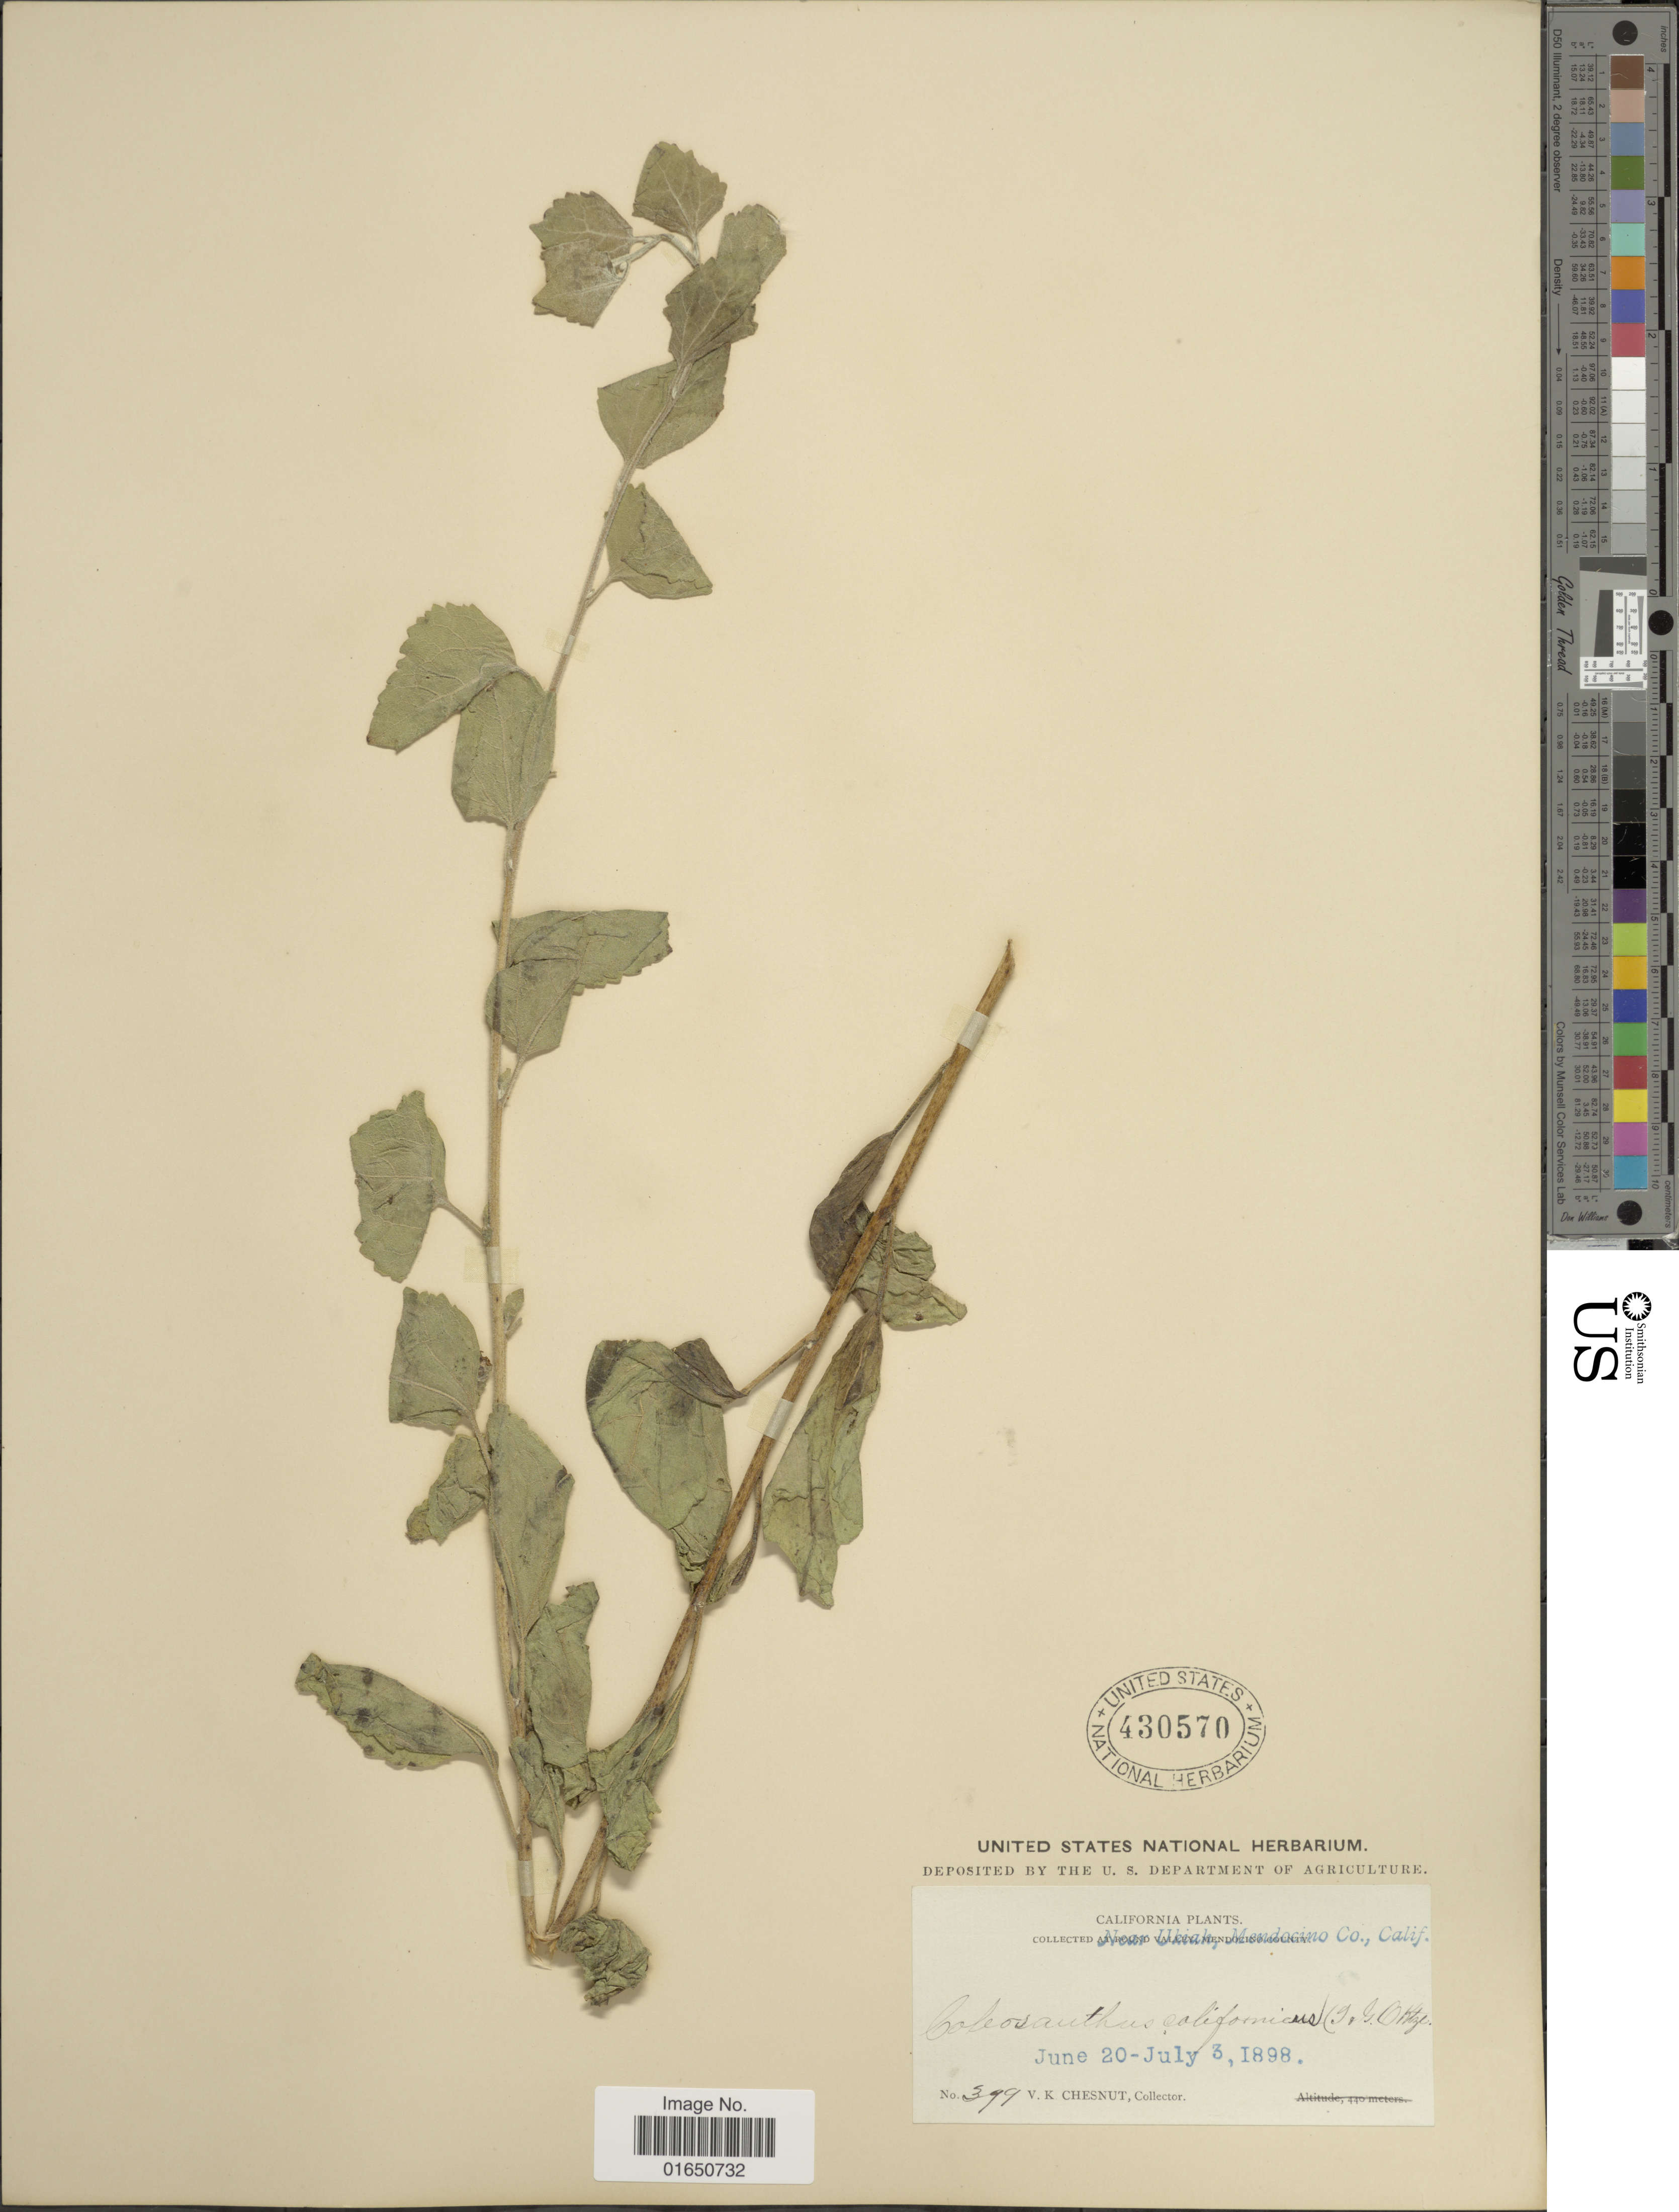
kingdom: Plantae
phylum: Tracheophyta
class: Magnoliopsida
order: Asterales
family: Asteraceae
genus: Brickellia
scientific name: Brickellia californica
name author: (Torr. & A. Gray) A. Gray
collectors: V. Chesnut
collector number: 399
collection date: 1898-06-20/1898-07-03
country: United States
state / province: California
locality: Near Ukiah, Mendocina Co., Calif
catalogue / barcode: US 430570